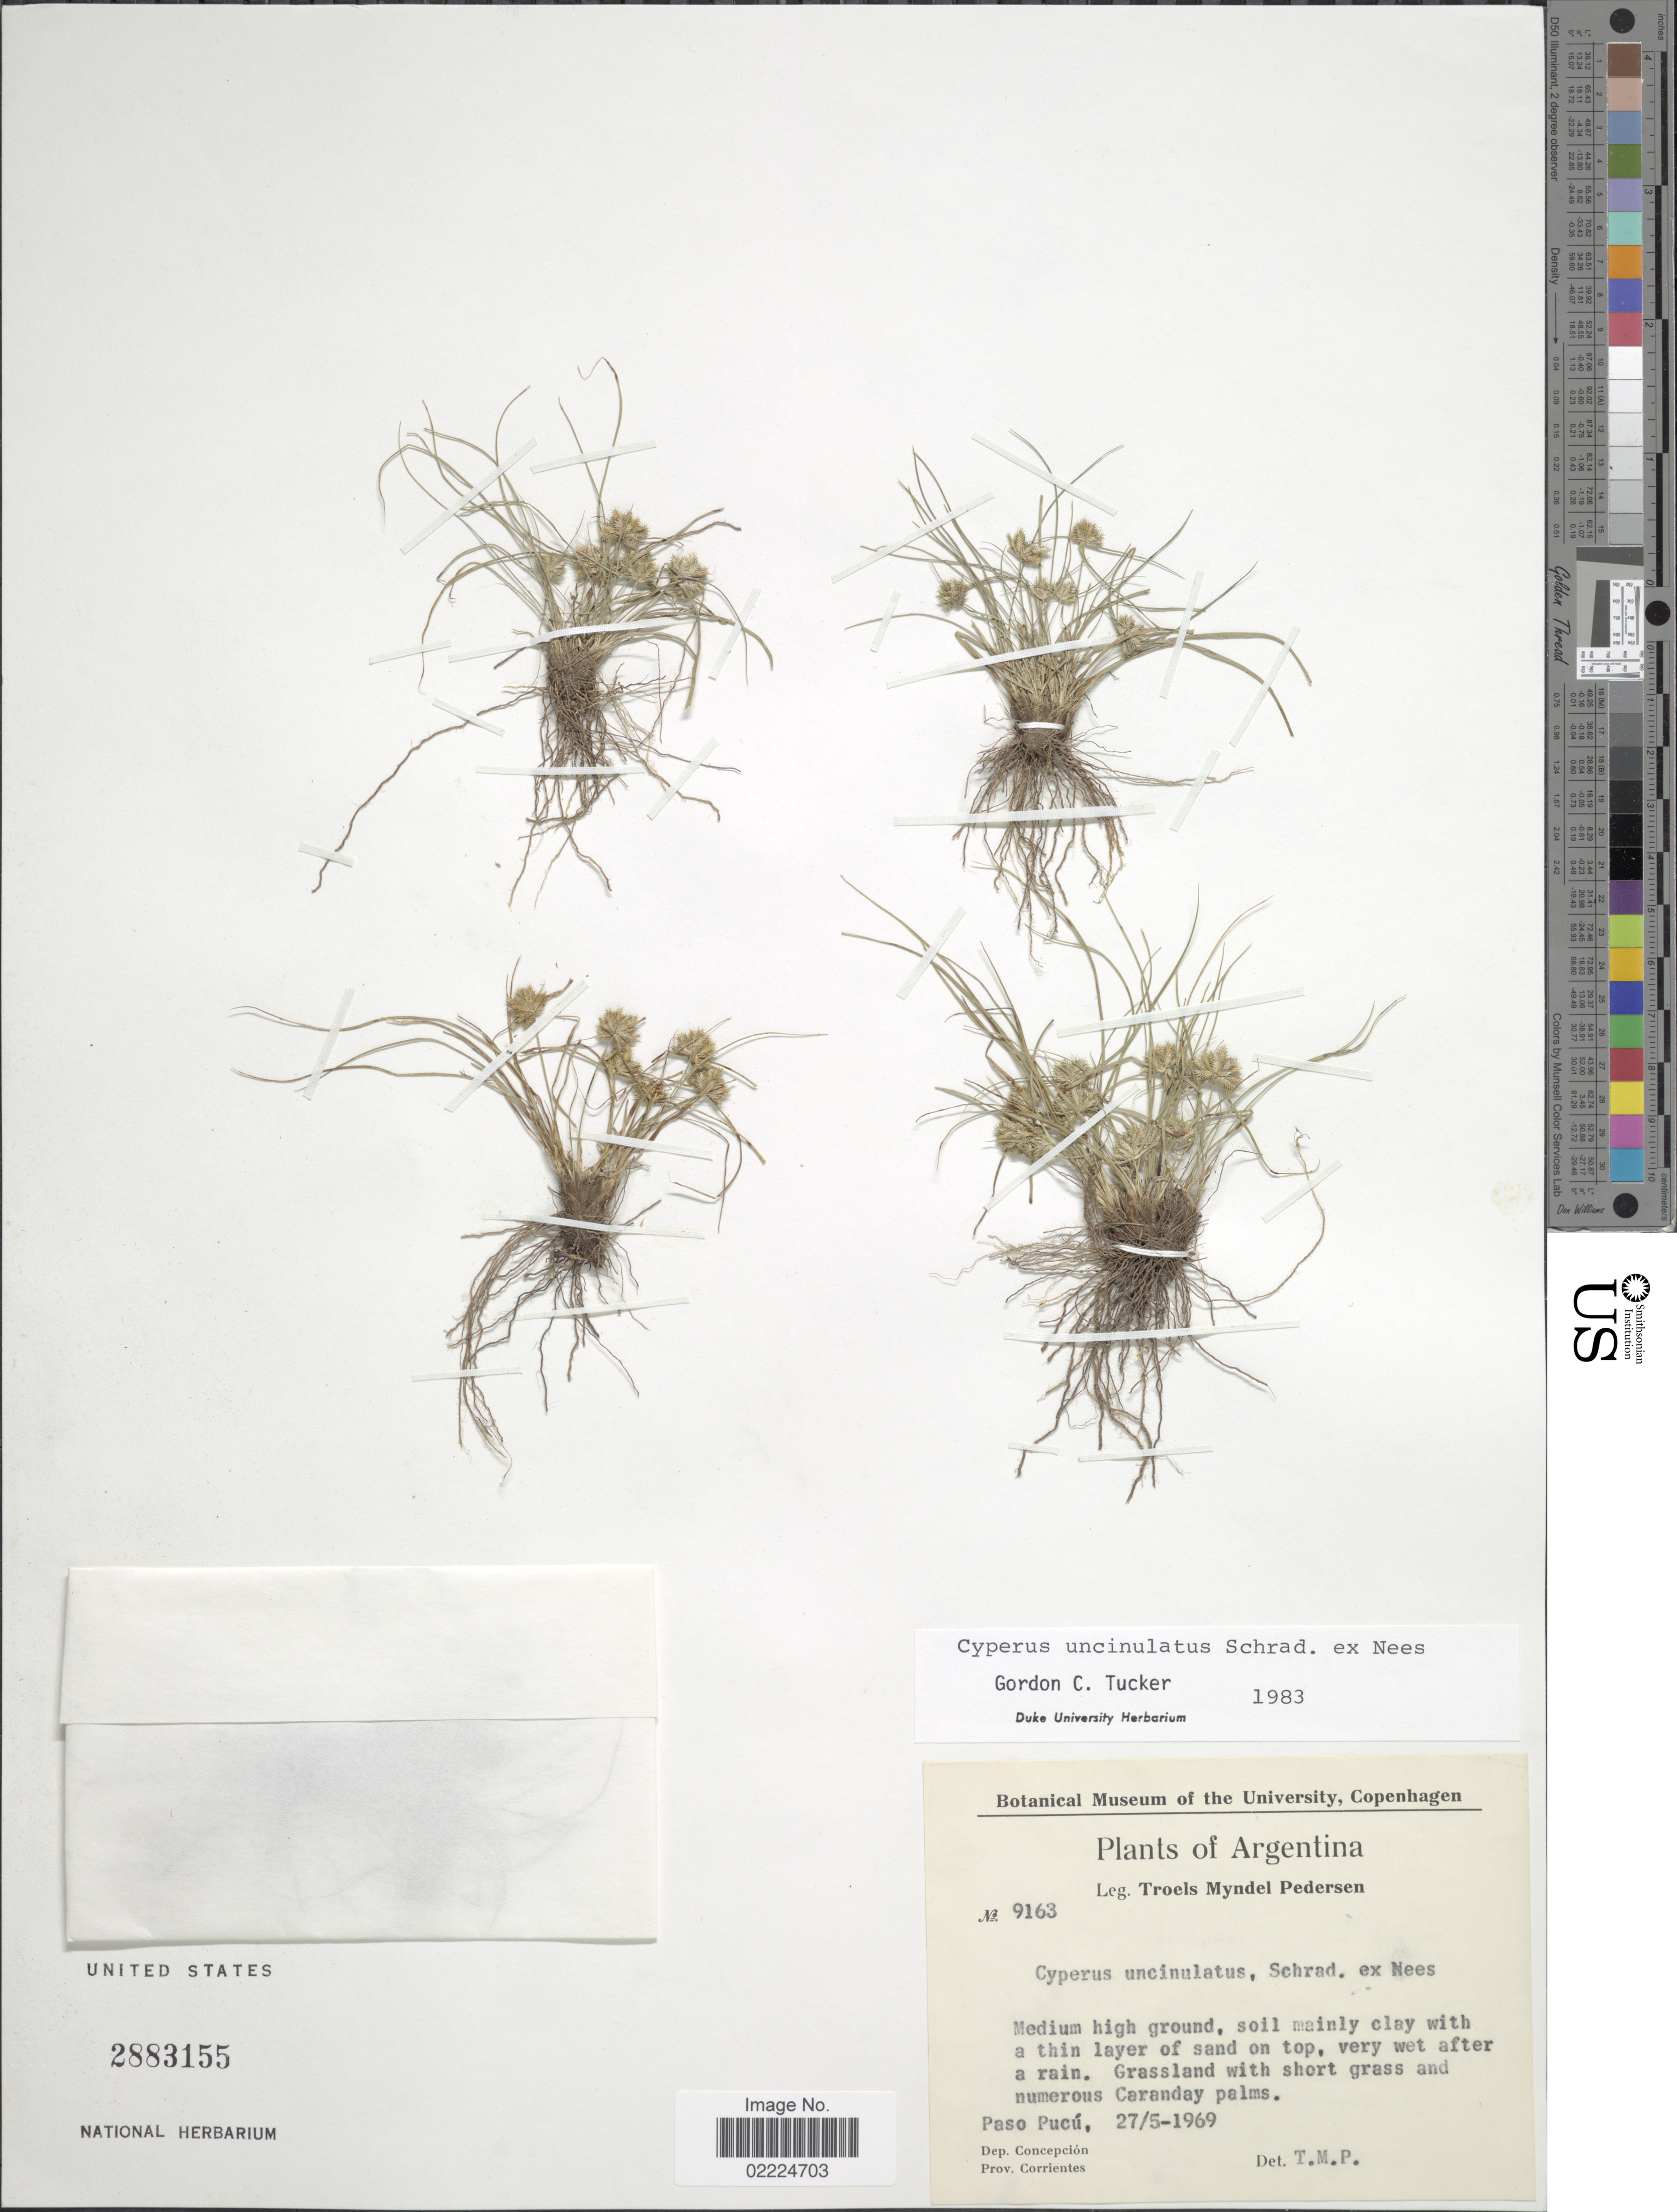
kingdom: Plantae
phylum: Tracheophyta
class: Liliopsida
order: Poales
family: Cyperaceae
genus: Cyperus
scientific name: Cyperus uncinulatus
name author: Schrad. ex Nees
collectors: T. Pederson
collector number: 9163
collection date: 1969-05-27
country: Argentina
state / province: Corrientes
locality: Paso Pucu, Dep. Concepcion, Prov. Corrientes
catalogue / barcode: US 2883155